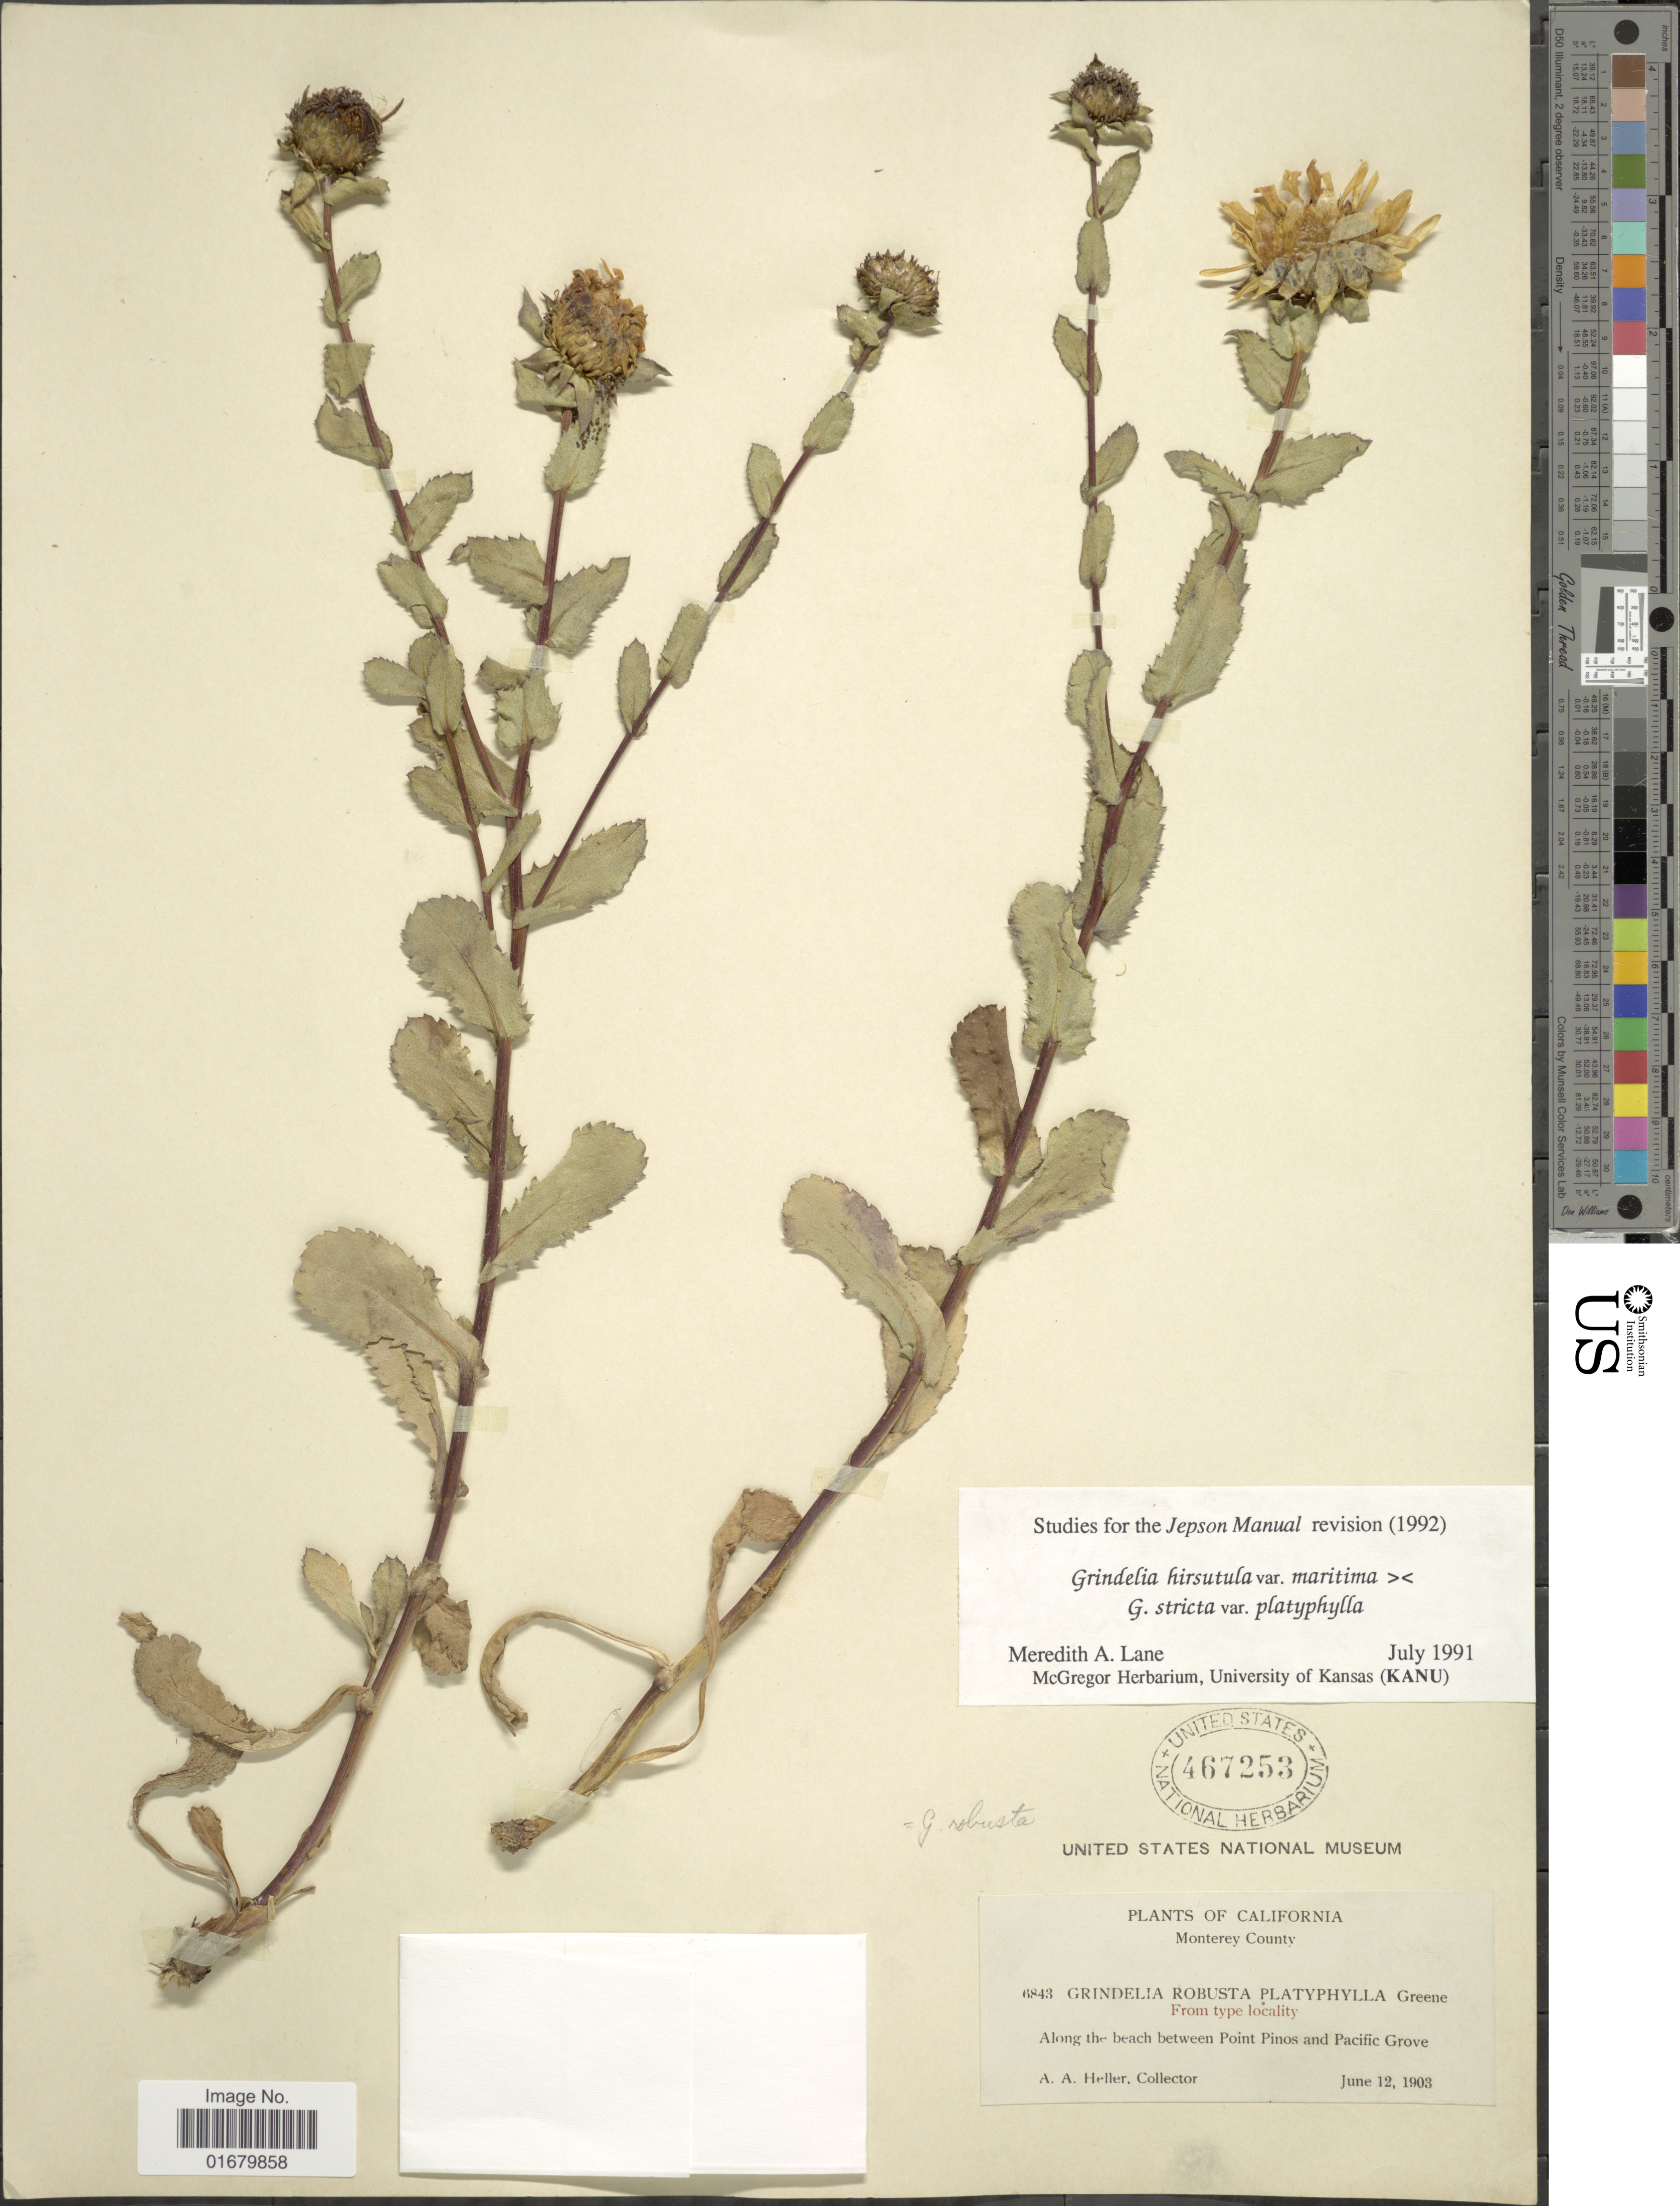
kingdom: Plantae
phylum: Tracheophyta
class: Magnoliopsida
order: Asterales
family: Asteraceae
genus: Grindelia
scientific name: Grindelia hirsutula var. maritima x G. stricta var. platyphylla (Greene) M.A. Lane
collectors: A. A. Heller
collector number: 6843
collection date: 1903-06-12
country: United States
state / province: California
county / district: Monterey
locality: Monterey County, along the beach between Point Pinos and Pacific Grove.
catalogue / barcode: US 467253